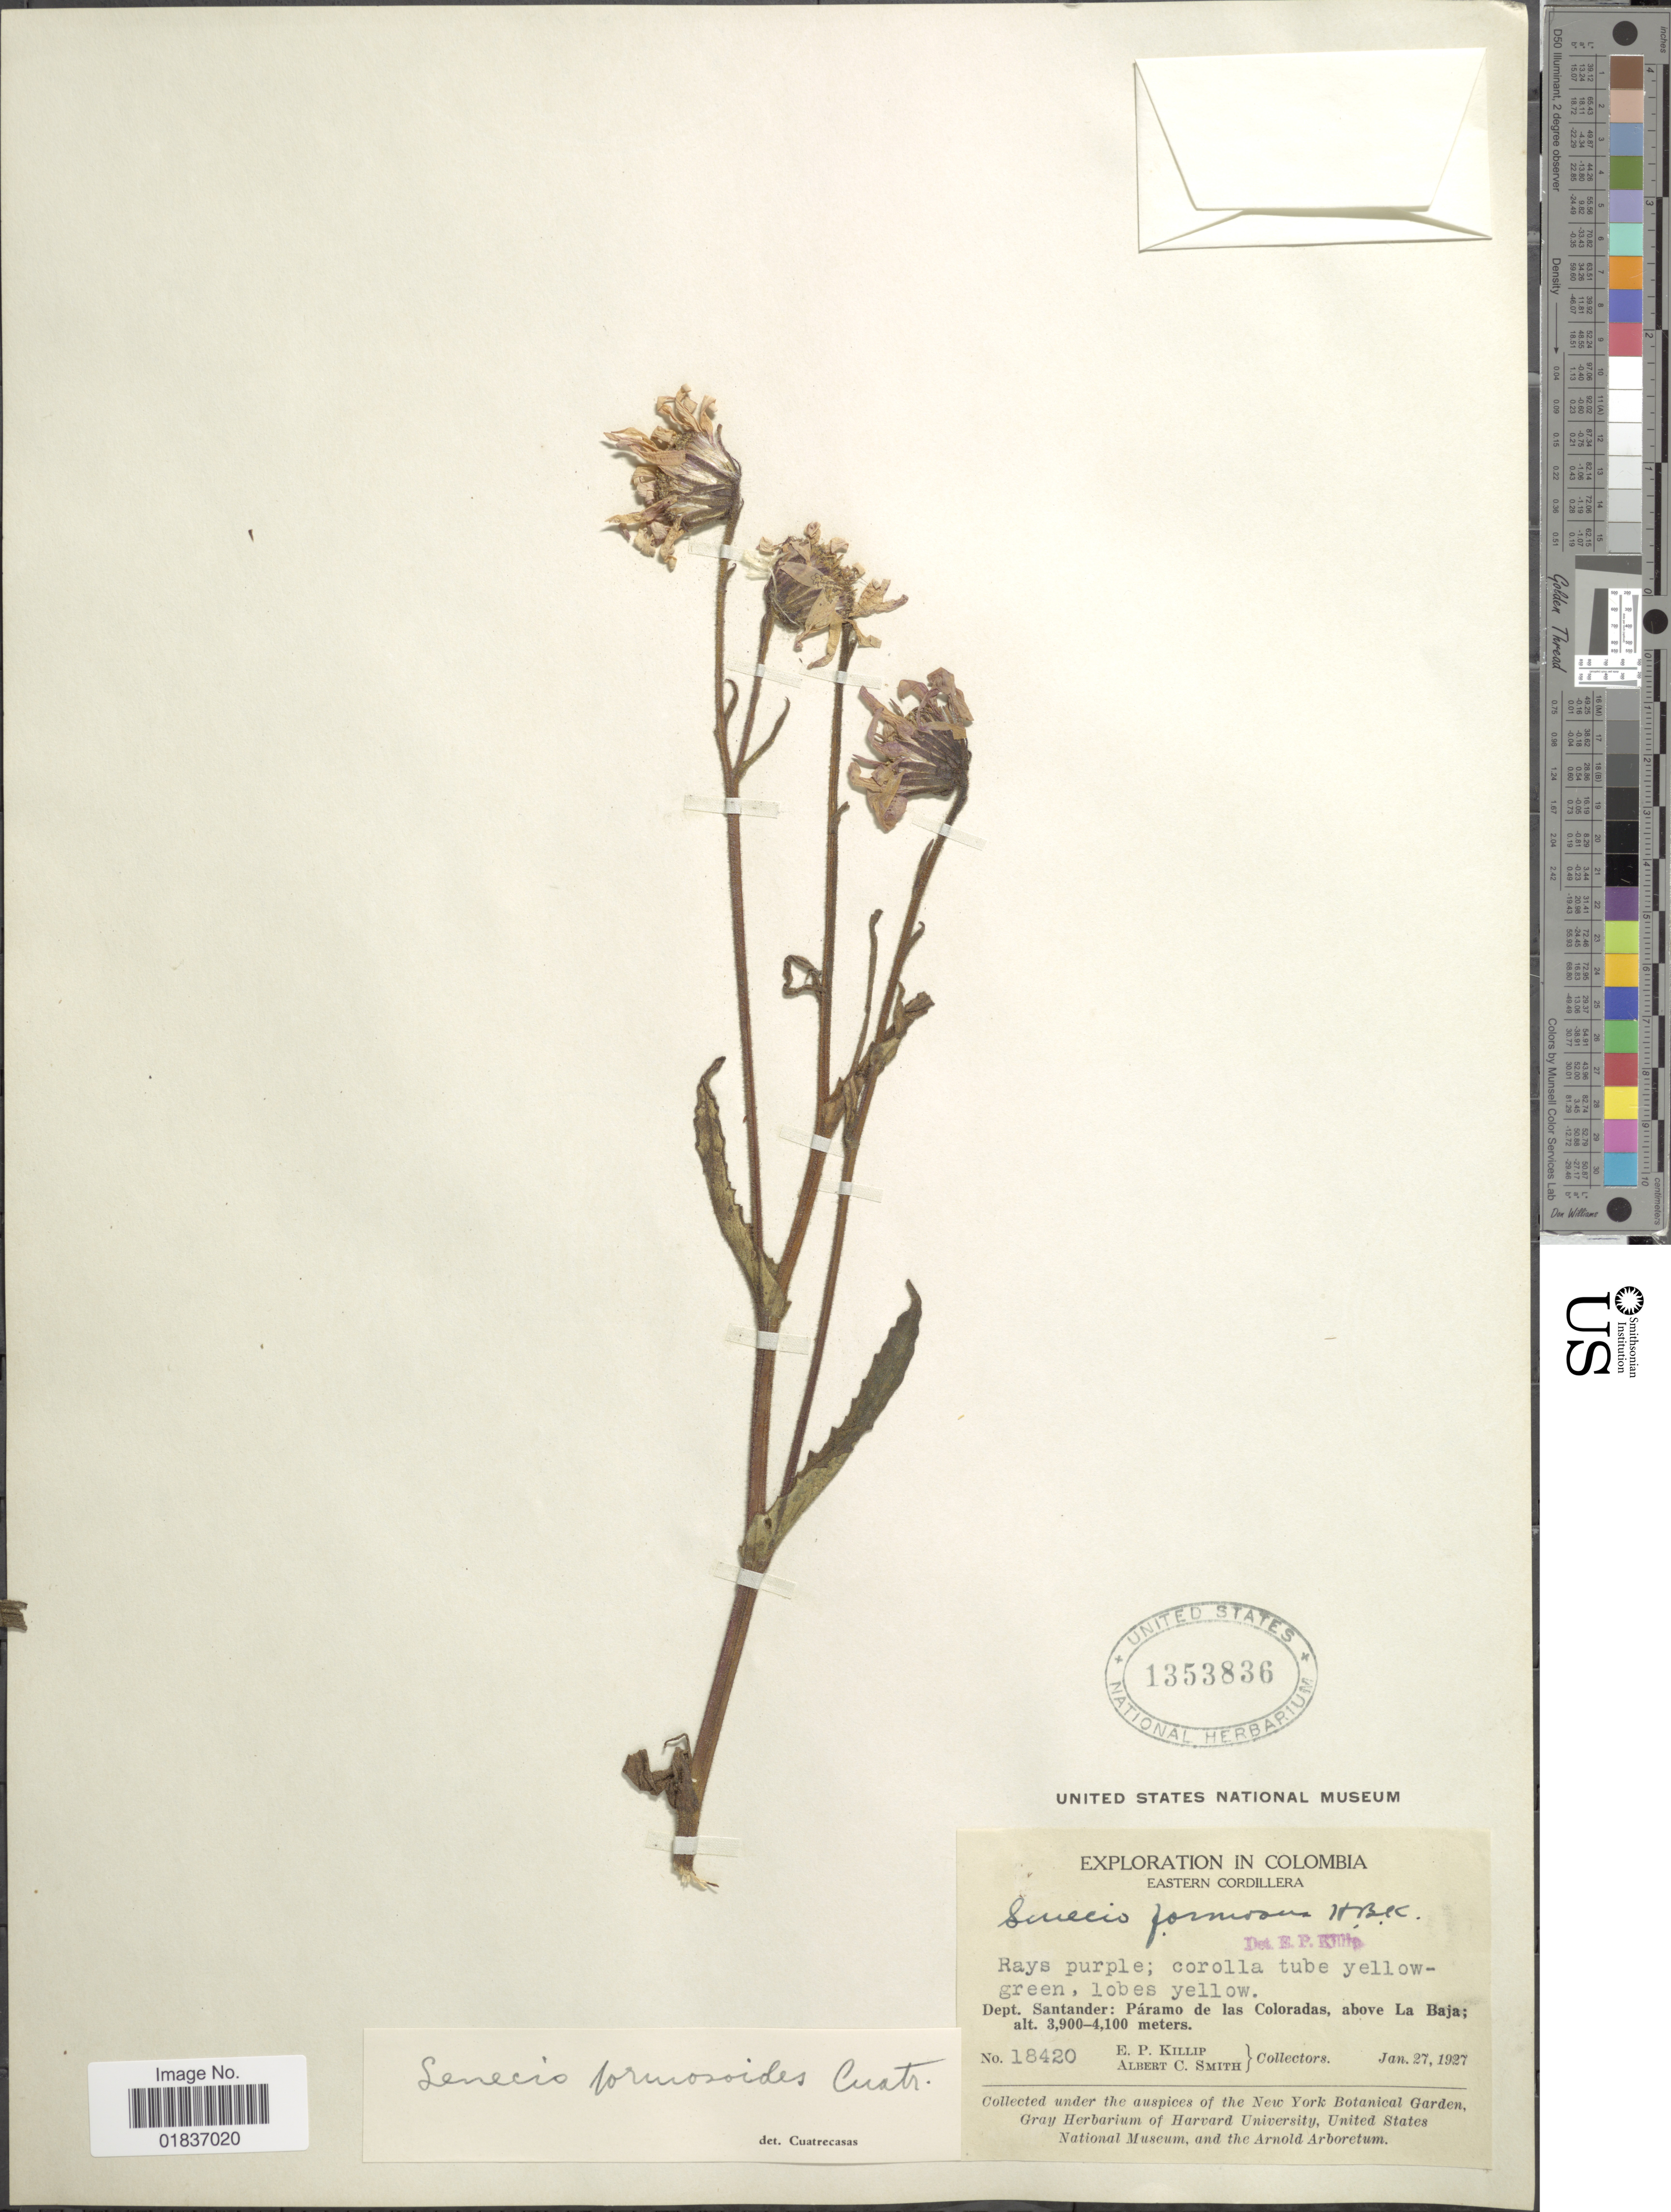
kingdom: Plantae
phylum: Tracheophyta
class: Magnoliopsida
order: Asterales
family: Asteraceae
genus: Senecio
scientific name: Senecio formosoides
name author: Cuatrec.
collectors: E. P. Killip & A. C. Smith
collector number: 18420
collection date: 1927-01-27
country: Colombia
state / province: Santander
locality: Dept. Santander: Paramo de las Coloradas, above La Baja. Eastern Cordillera.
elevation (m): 3900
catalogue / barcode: US 1353836